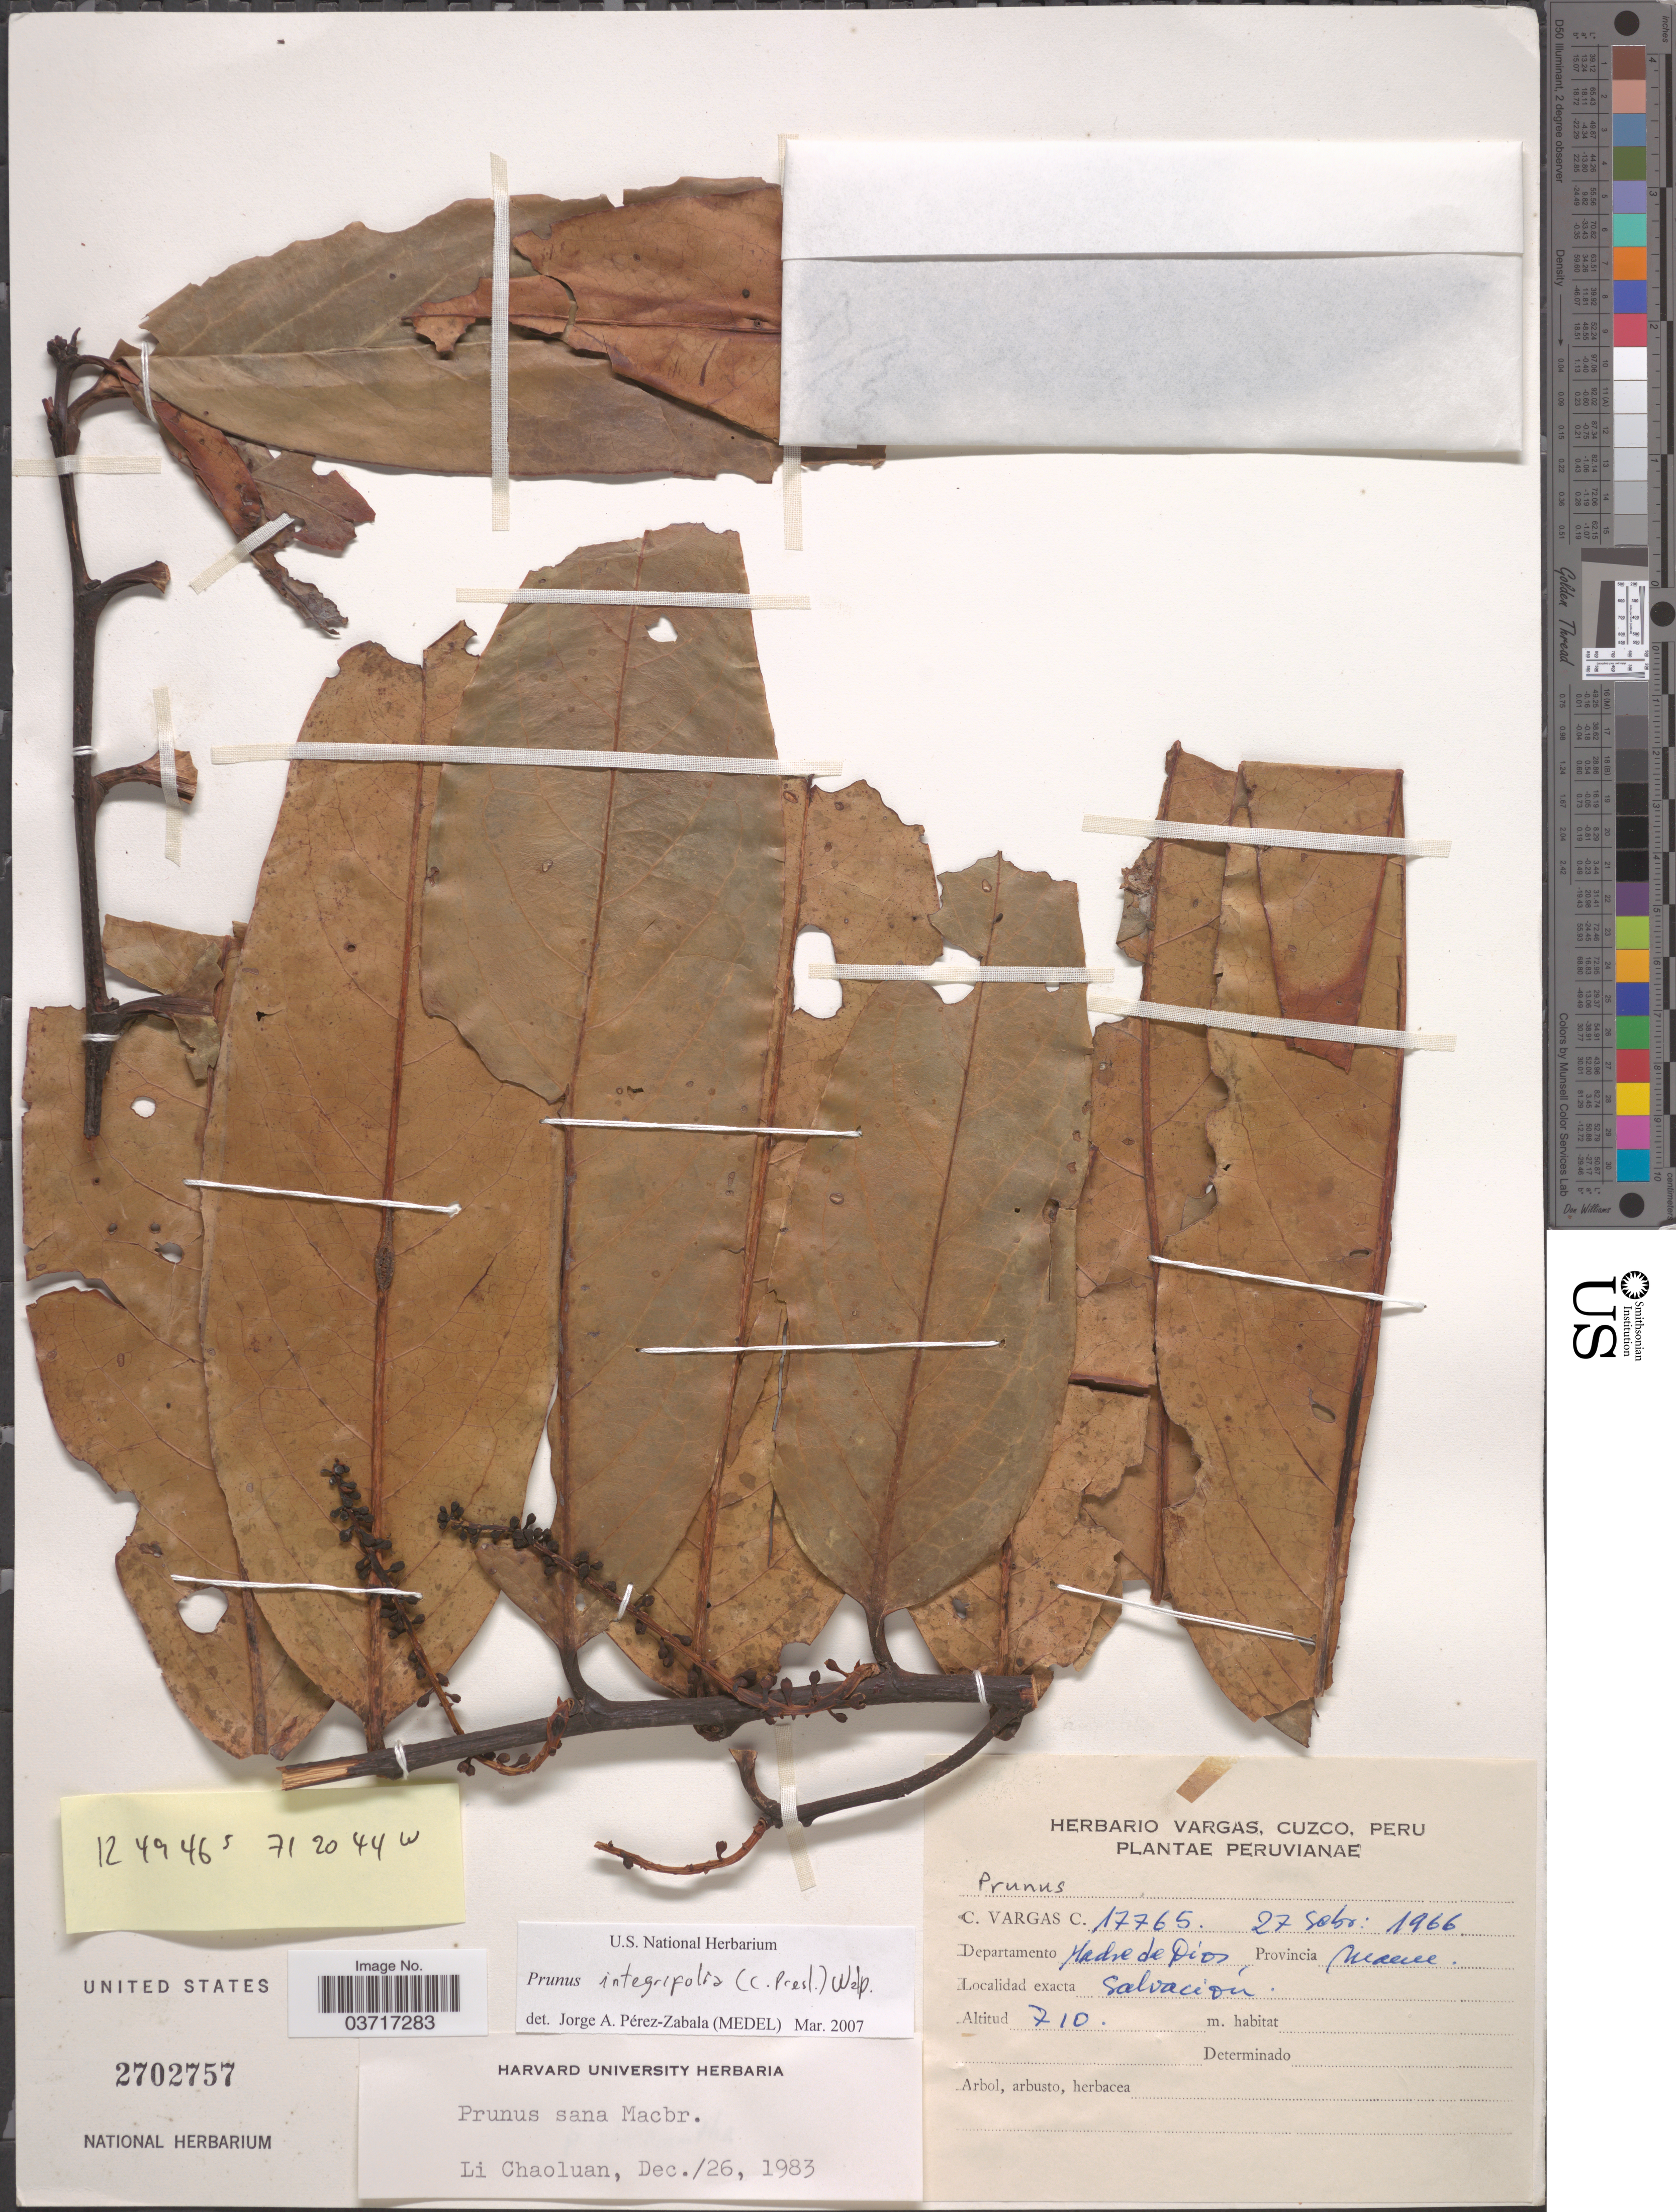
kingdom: Plantae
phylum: Tracheophyta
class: Magnoliopsida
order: Rosales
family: Rosaceae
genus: Prunus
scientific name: Prunus sp.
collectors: C. Vargas Calderón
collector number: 17765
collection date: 1966-04-27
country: Peru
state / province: Madre de Dios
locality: Departamento Madre de Dios, Provincia Manu. Salvación.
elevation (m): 710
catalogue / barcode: US 2702757